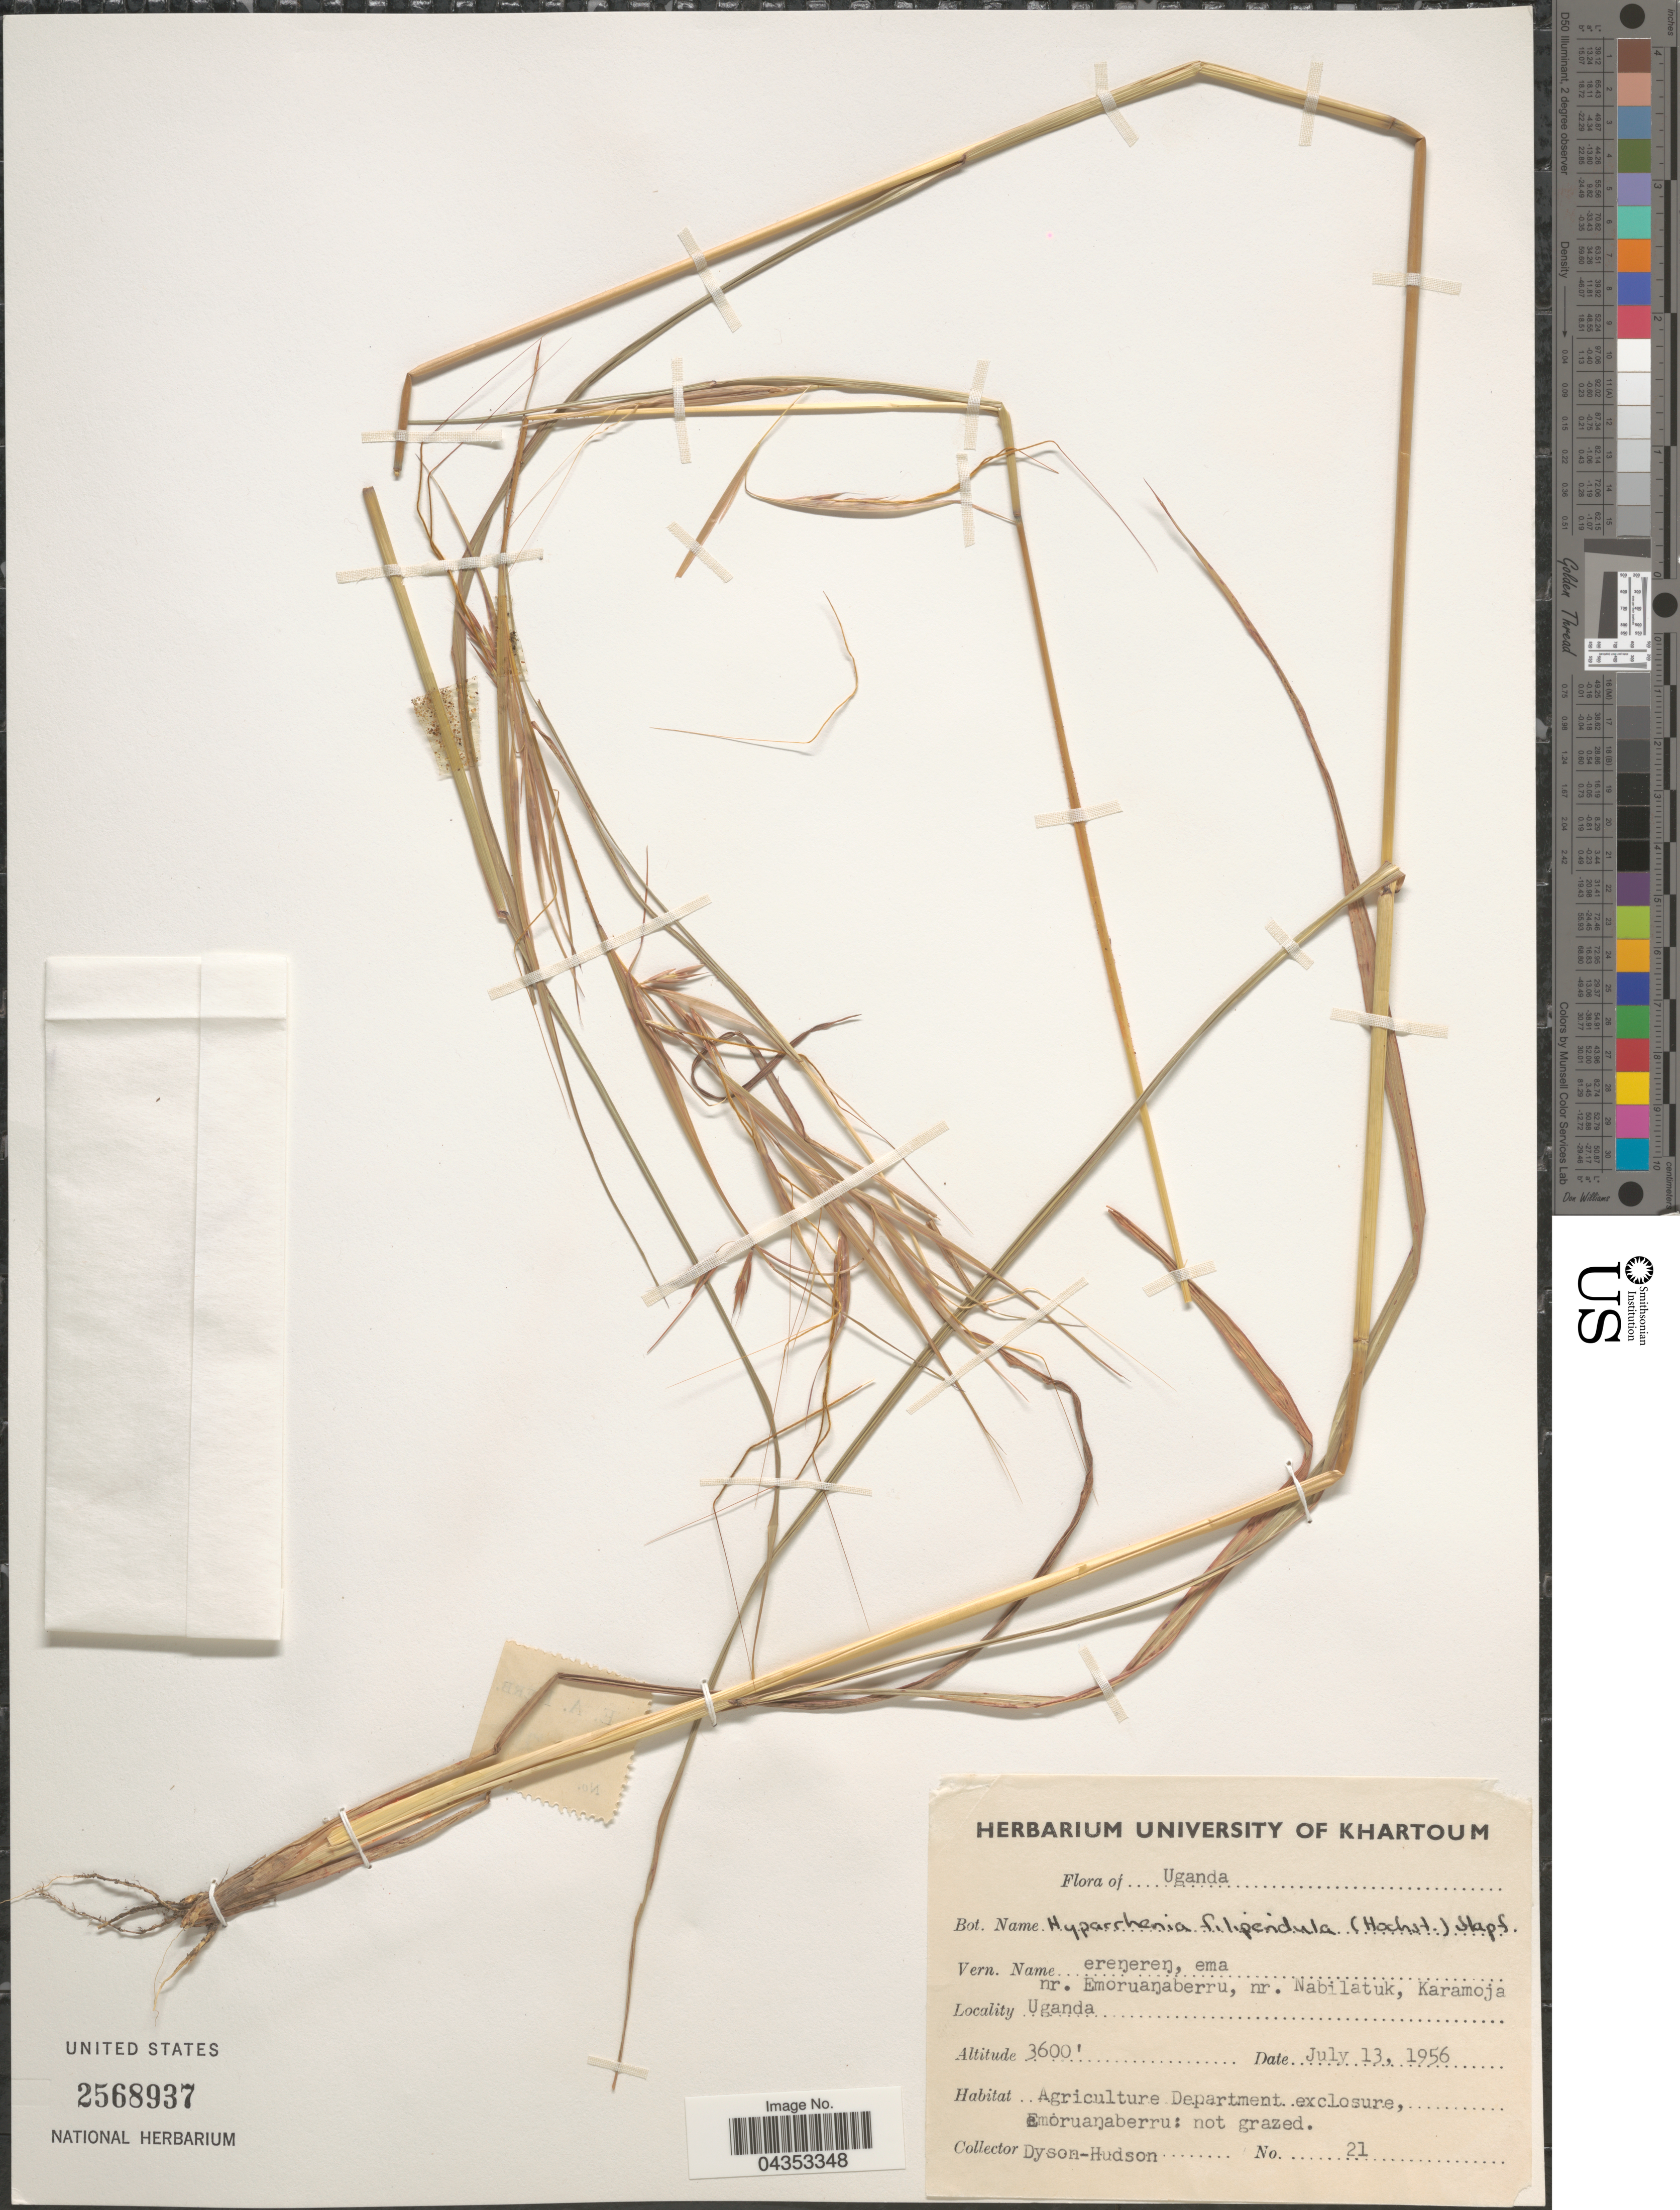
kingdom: Plantae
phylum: Tracheophyta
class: Liliopsida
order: Poales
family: Poaceae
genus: Hyparrhenia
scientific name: Hyparrhenia filipendula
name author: (Hochr.) Stapf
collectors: Dyson-Hudson, --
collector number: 21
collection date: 1956-07-13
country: Uganda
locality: Nr. Emoruanjaberru, nr. Nabilatuk, Karamoja. Agriculture Department exclosure, Emoruanaberru: not grazed.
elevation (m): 1097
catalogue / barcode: US 2568937